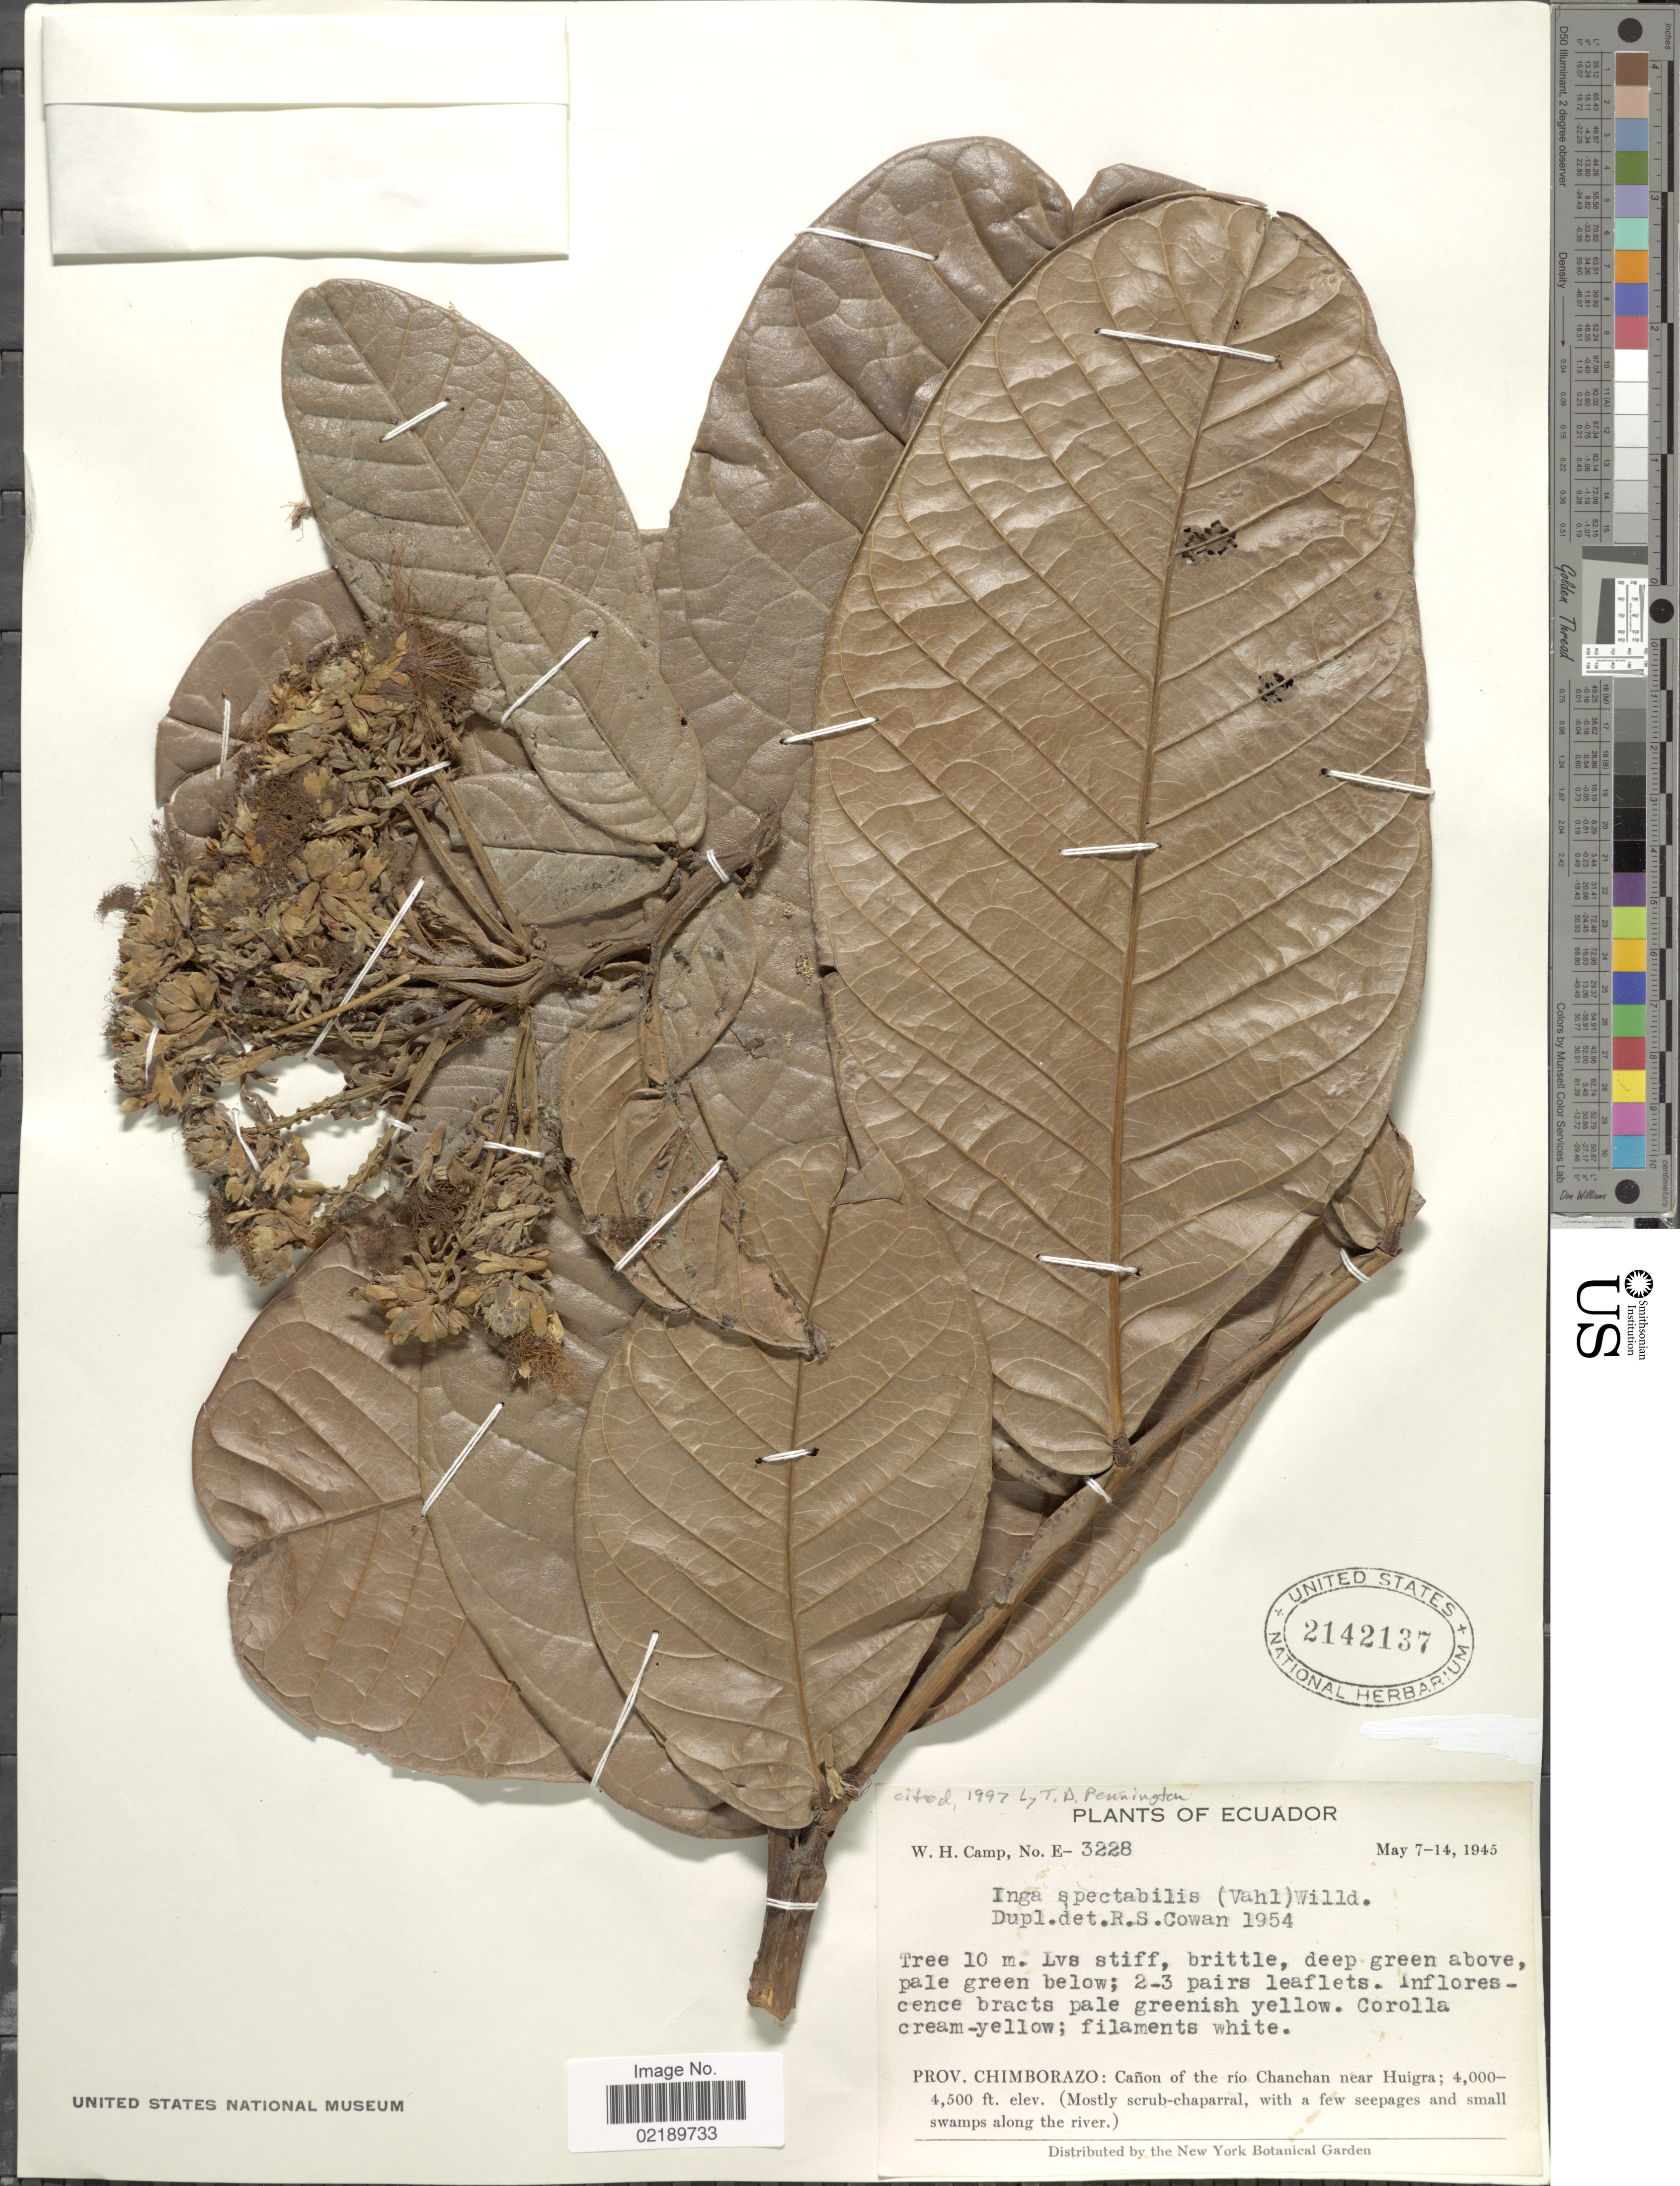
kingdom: Plantae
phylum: Tracheophyta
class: Magnoliopsida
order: Fabales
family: Fabaceae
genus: Inga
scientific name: Inga spectabilis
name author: (Vahl) Willd.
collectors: W. H. Camp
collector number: E-3228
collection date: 1945-05-07/1945-05-14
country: Ecuador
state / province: Chimborazo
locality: Prov. Chimborazo: Cañon of the río Chanchan near Huigra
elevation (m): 1219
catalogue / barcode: US 2142137